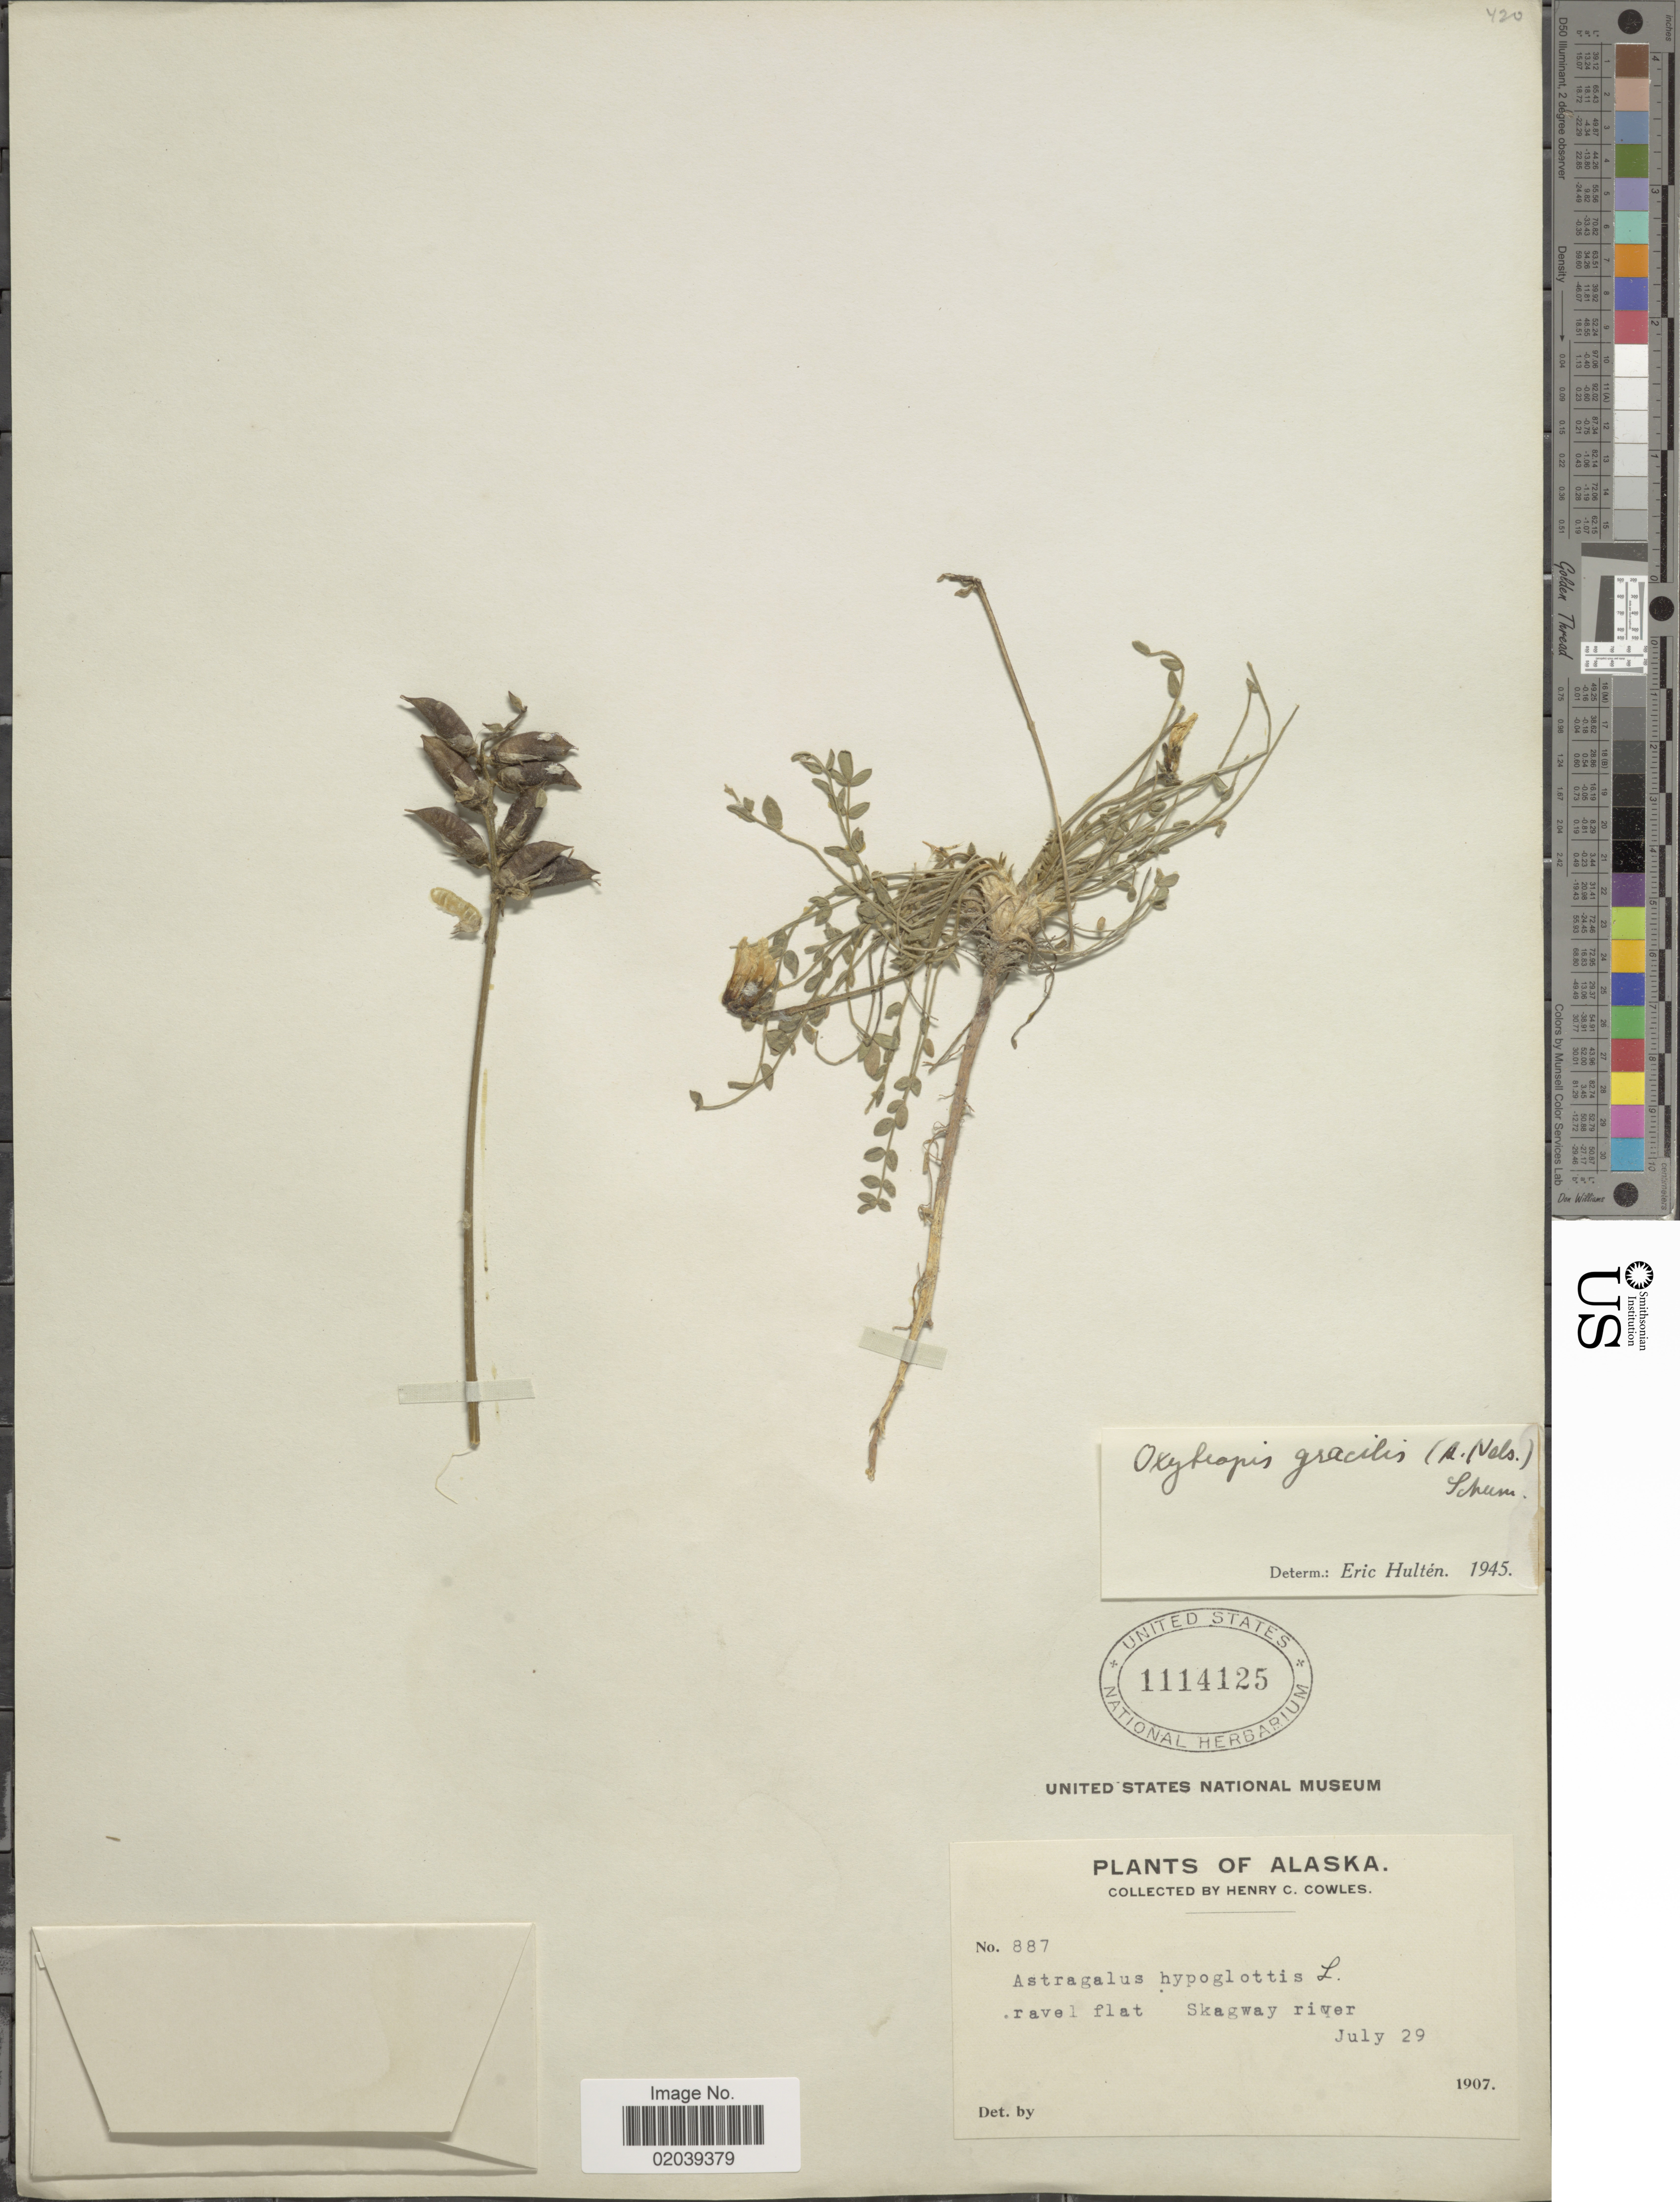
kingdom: Plantae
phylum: Tracheophyta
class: Magnoliopsida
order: Fabales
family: Fabaceae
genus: Oxytropis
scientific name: Oxytropis campestris var. gracilis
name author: (A. Nelson) Barneby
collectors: H. Cowles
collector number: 887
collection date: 1907-07-29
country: United States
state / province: Alaska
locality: Skagway river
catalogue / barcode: US 1114125